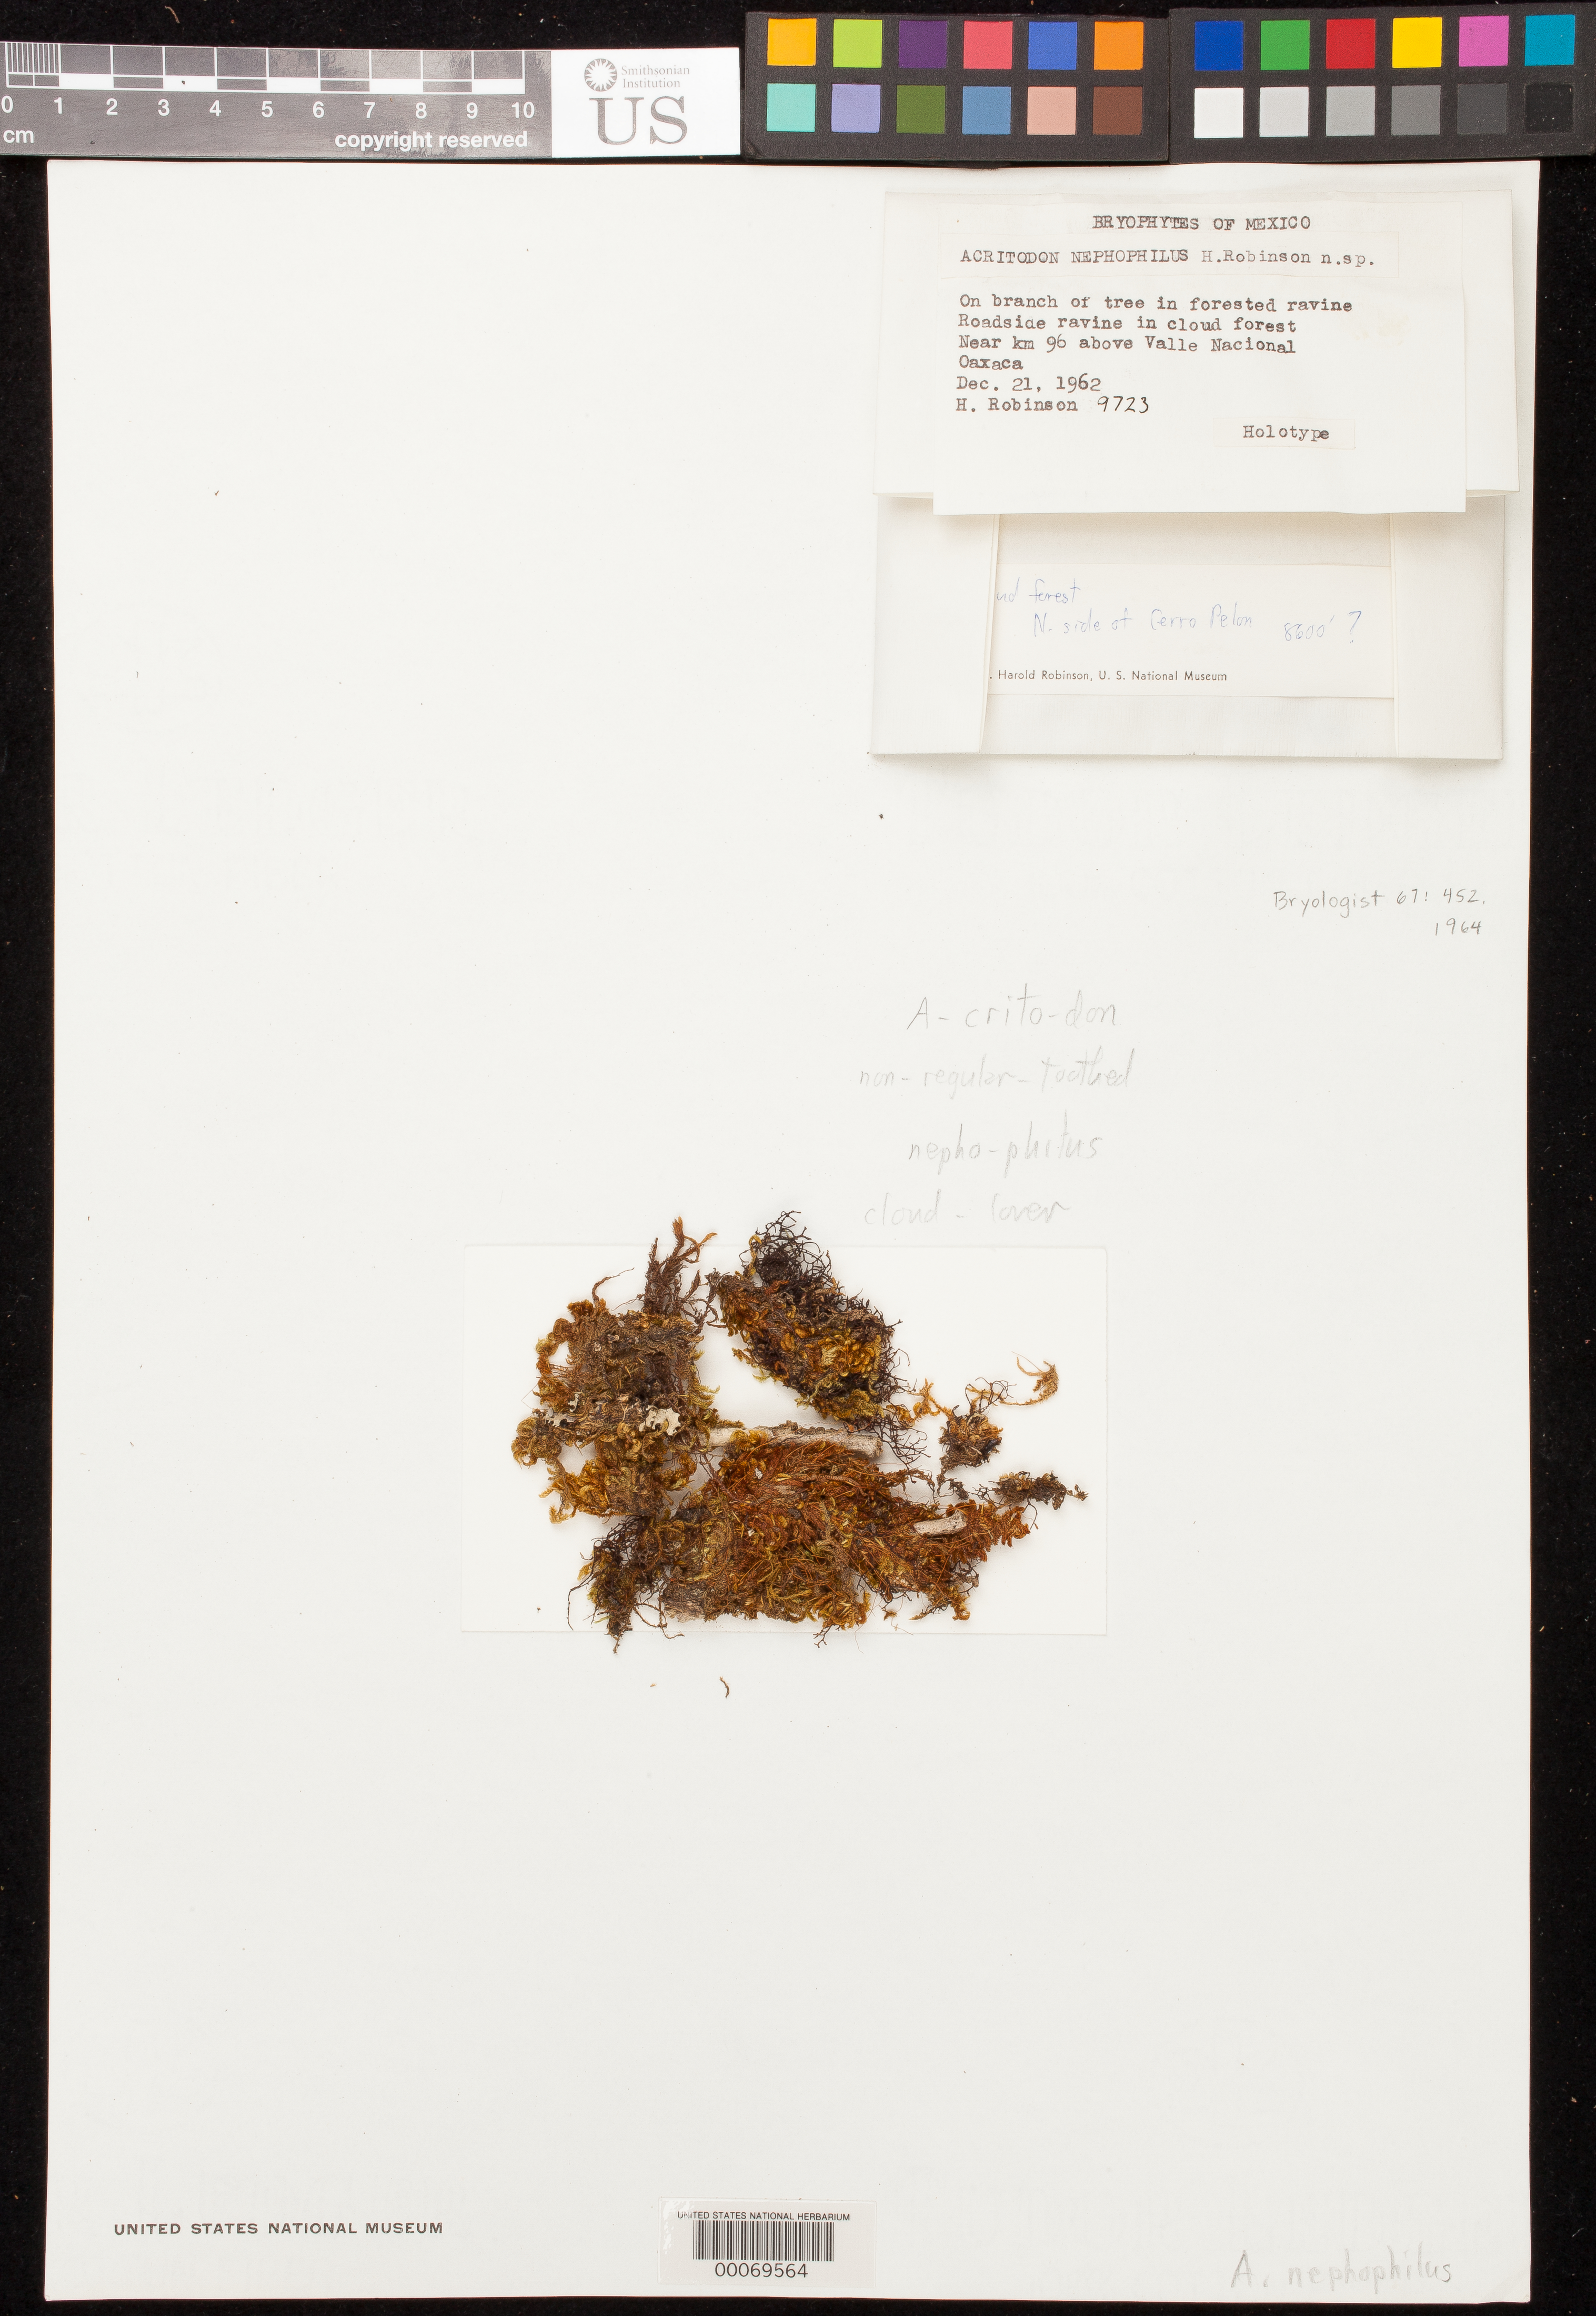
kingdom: Plantae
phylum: Bryophyta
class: Bryopsida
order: Hypnales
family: Hypnaceae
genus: Acritodon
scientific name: Acritodon nephophilus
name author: H. Rob.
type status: Holotype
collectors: H. Robinson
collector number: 9723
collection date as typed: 21 Dec 1962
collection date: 1962-12-21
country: Mexico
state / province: Oaxaca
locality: Sierra Juarez above Valle Nacional, Rte. 175 near km 96.